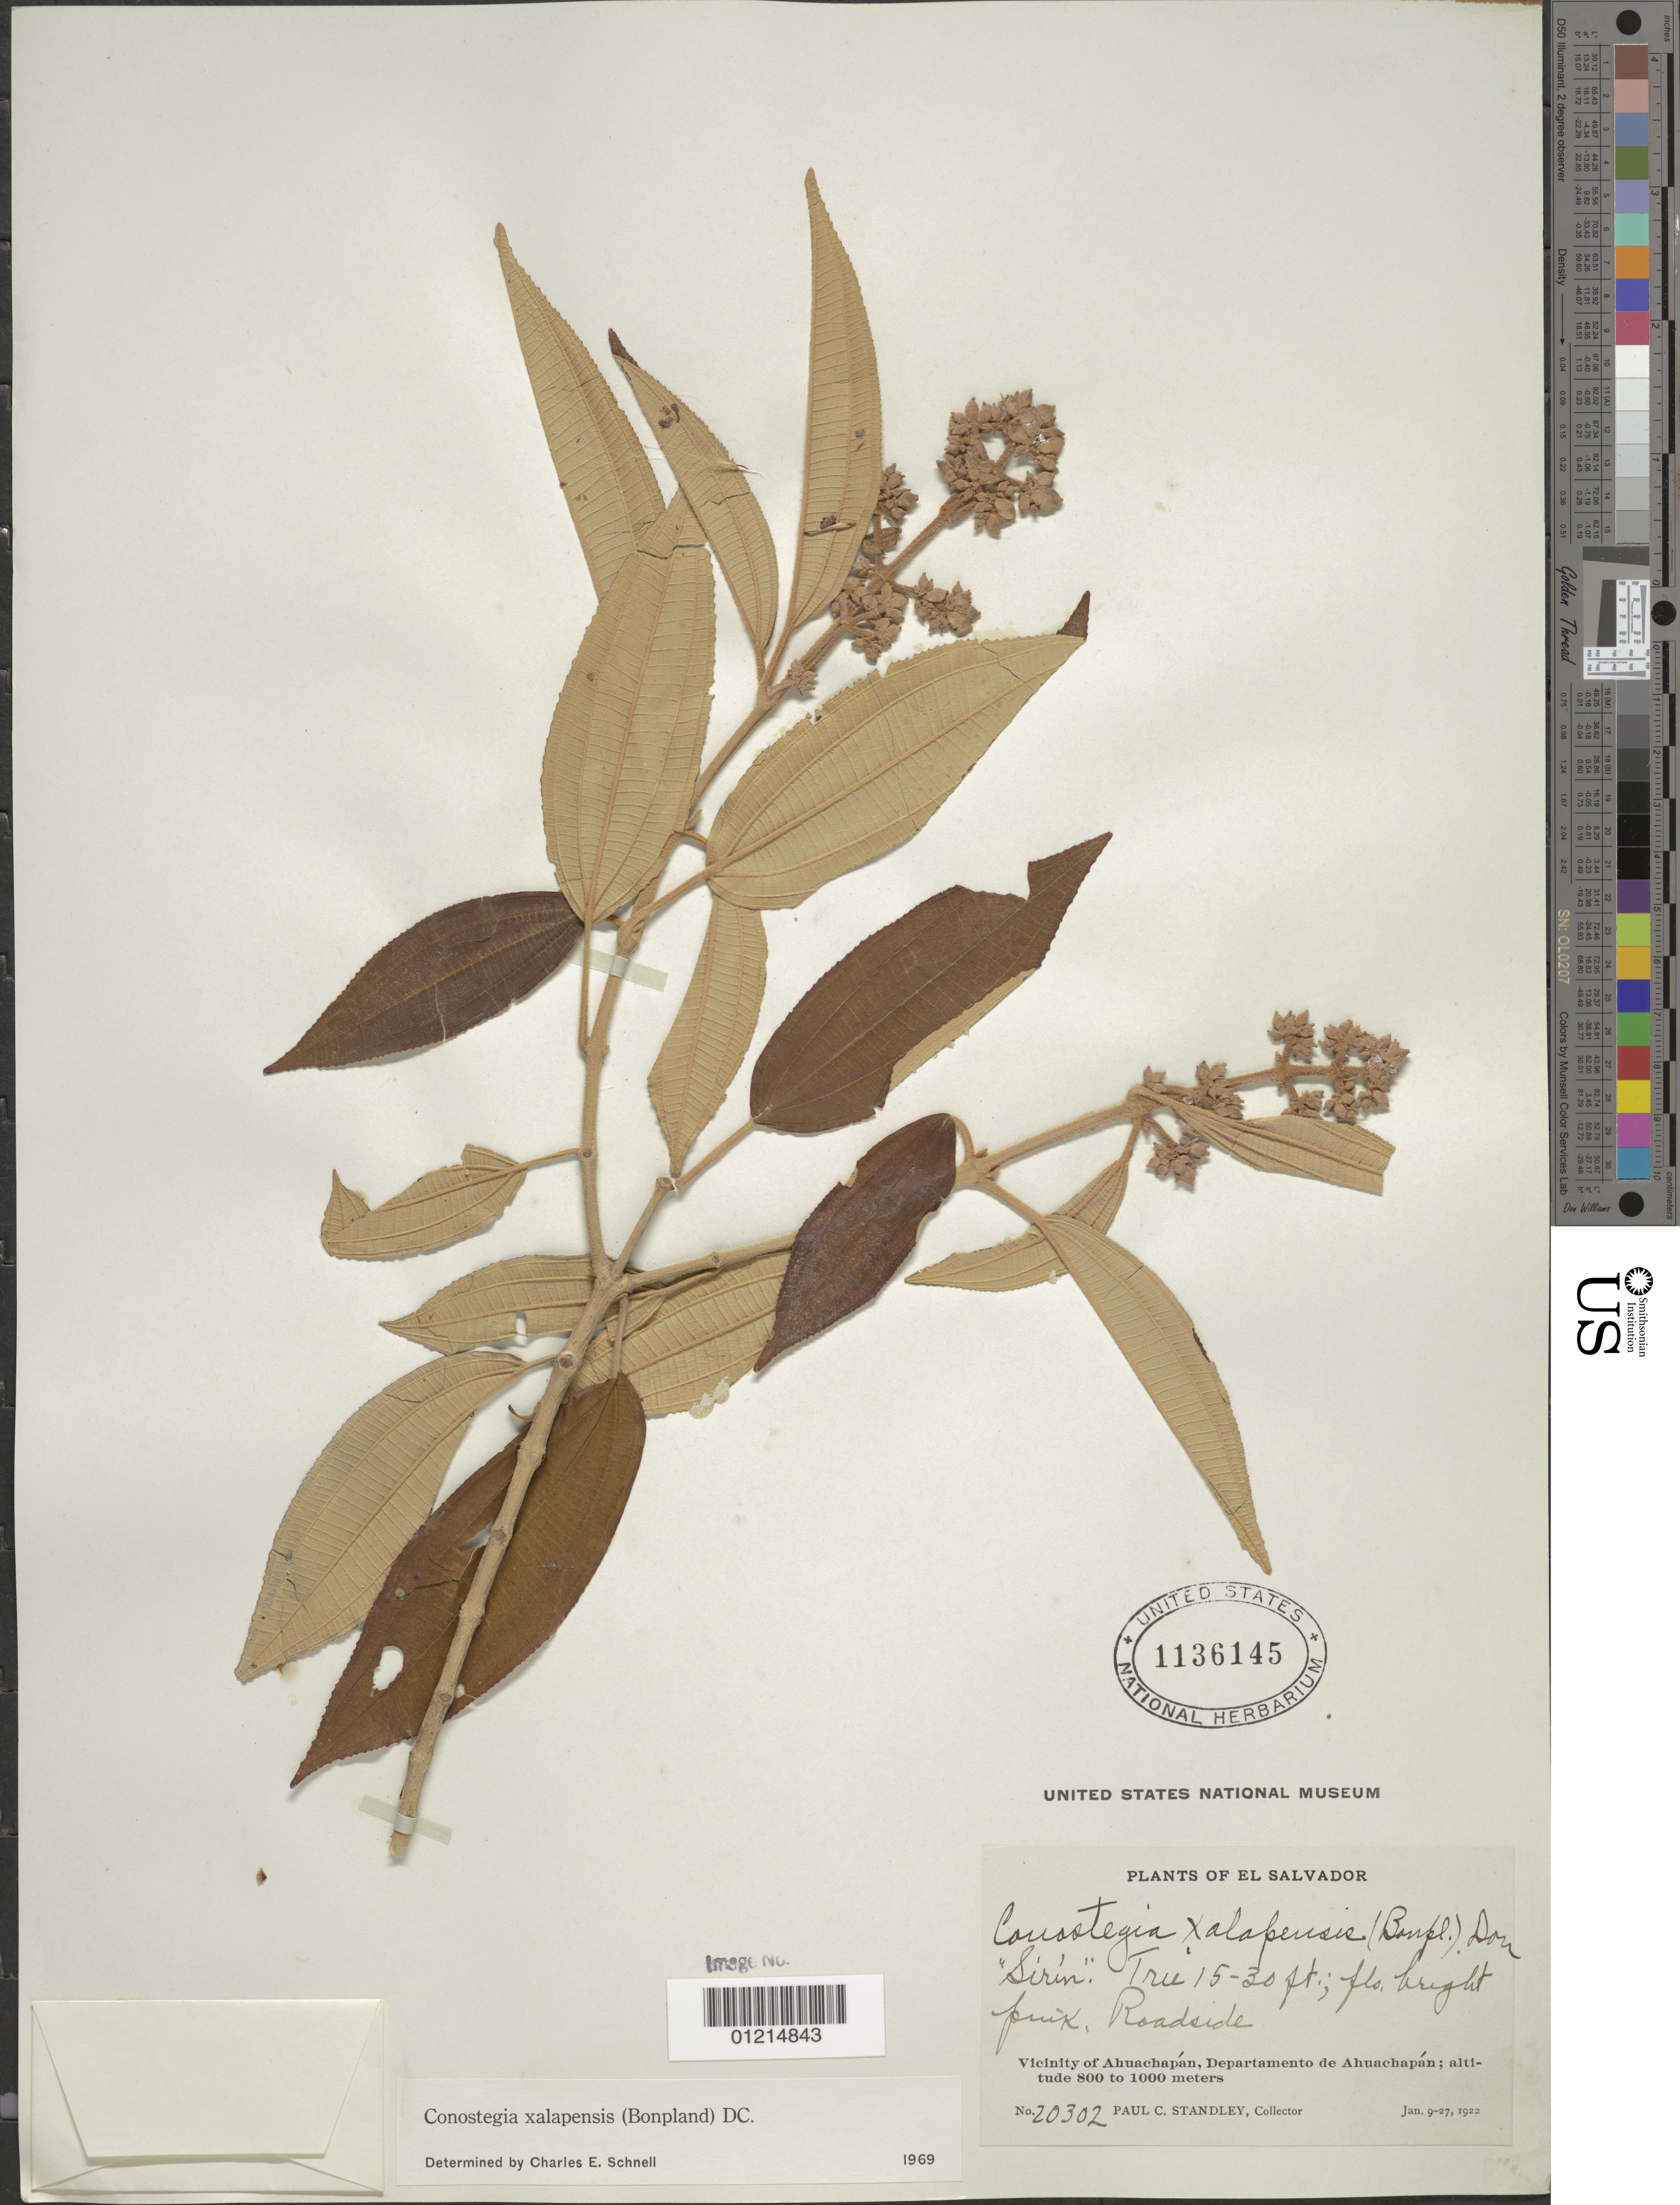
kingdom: Plantae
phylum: Tracheophyta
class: Magnoliopsida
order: Myrtales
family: Melastomataceae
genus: Conostegia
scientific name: Conostegia quadrangularis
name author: Schltdl. ex Steud.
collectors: P. C. Standley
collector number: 20302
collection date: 1922-01-09/1922-01-27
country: El Salvador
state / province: Ahuachapán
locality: Vicinity of Ahuachapan.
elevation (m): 800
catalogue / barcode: US 1136145